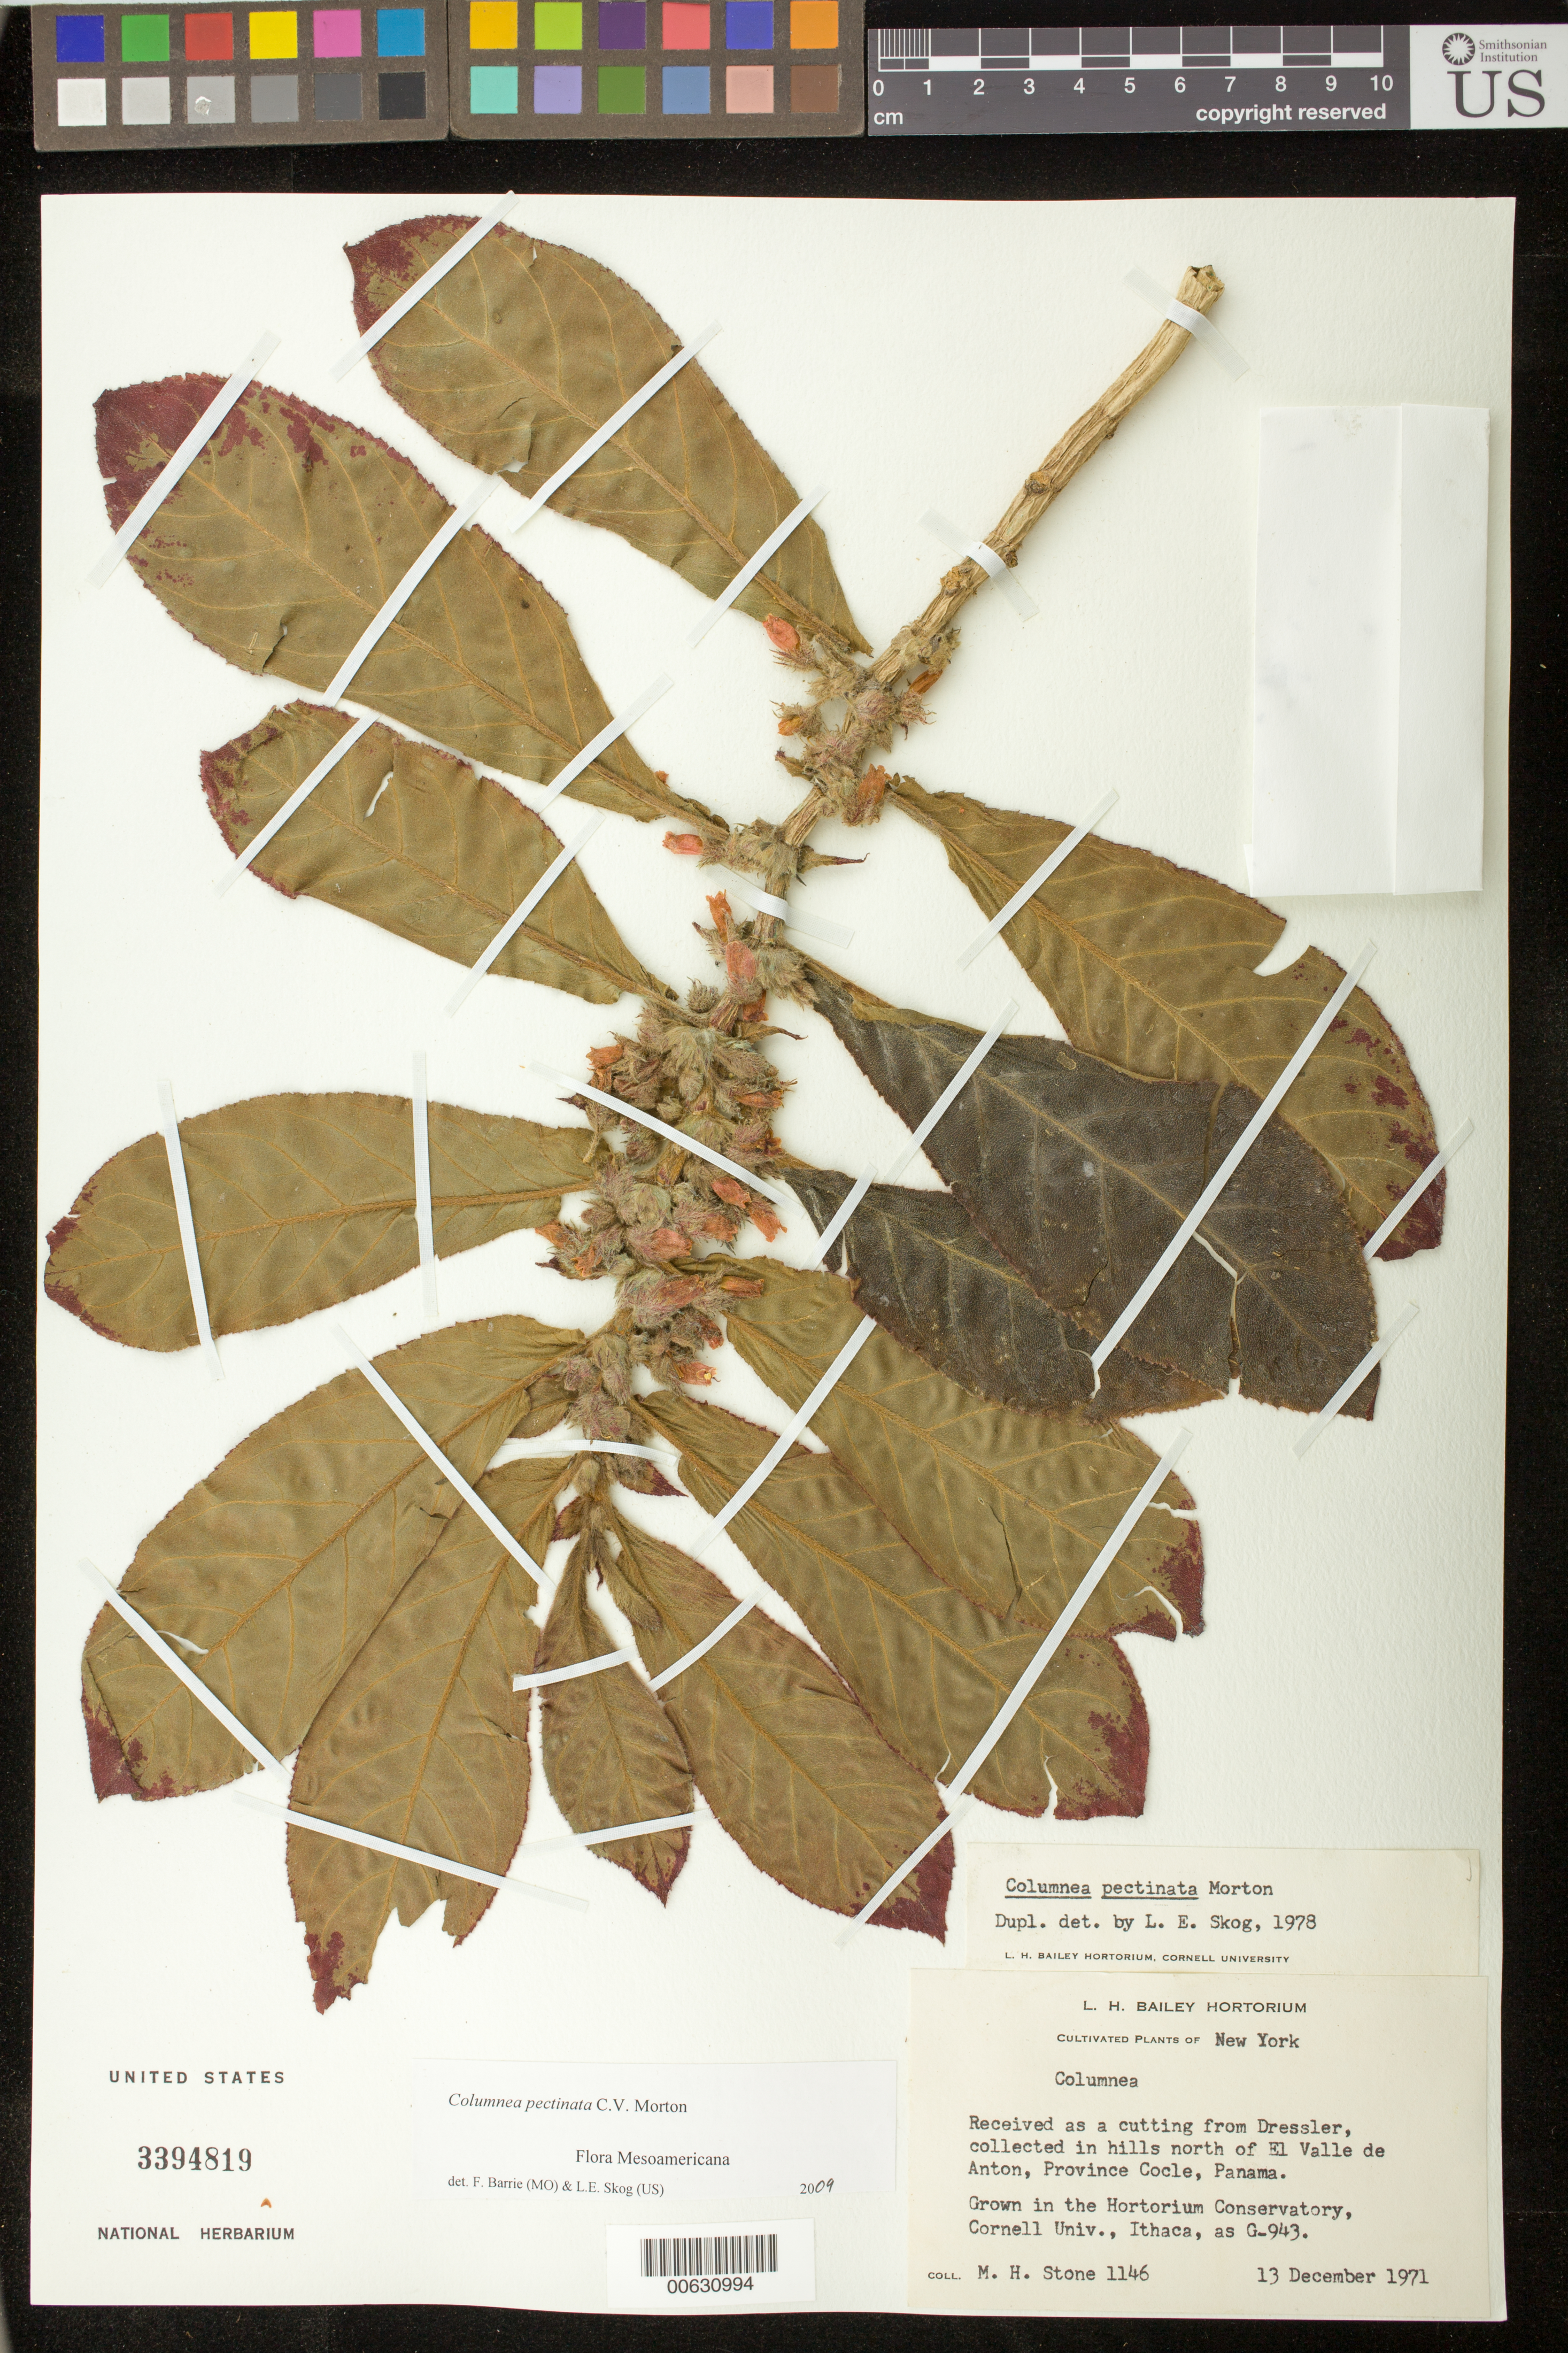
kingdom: Plantae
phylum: Tracheophyta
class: Magnoliopsida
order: Lamiales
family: Gesneriaceae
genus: Columnea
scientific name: Columnea pectinata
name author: C.V. Morton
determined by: Skog, Laurence E.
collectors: M. Stone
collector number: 1146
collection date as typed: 13 Dec 1971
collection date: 1971-12-13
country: Panama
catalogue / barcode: US 3394819